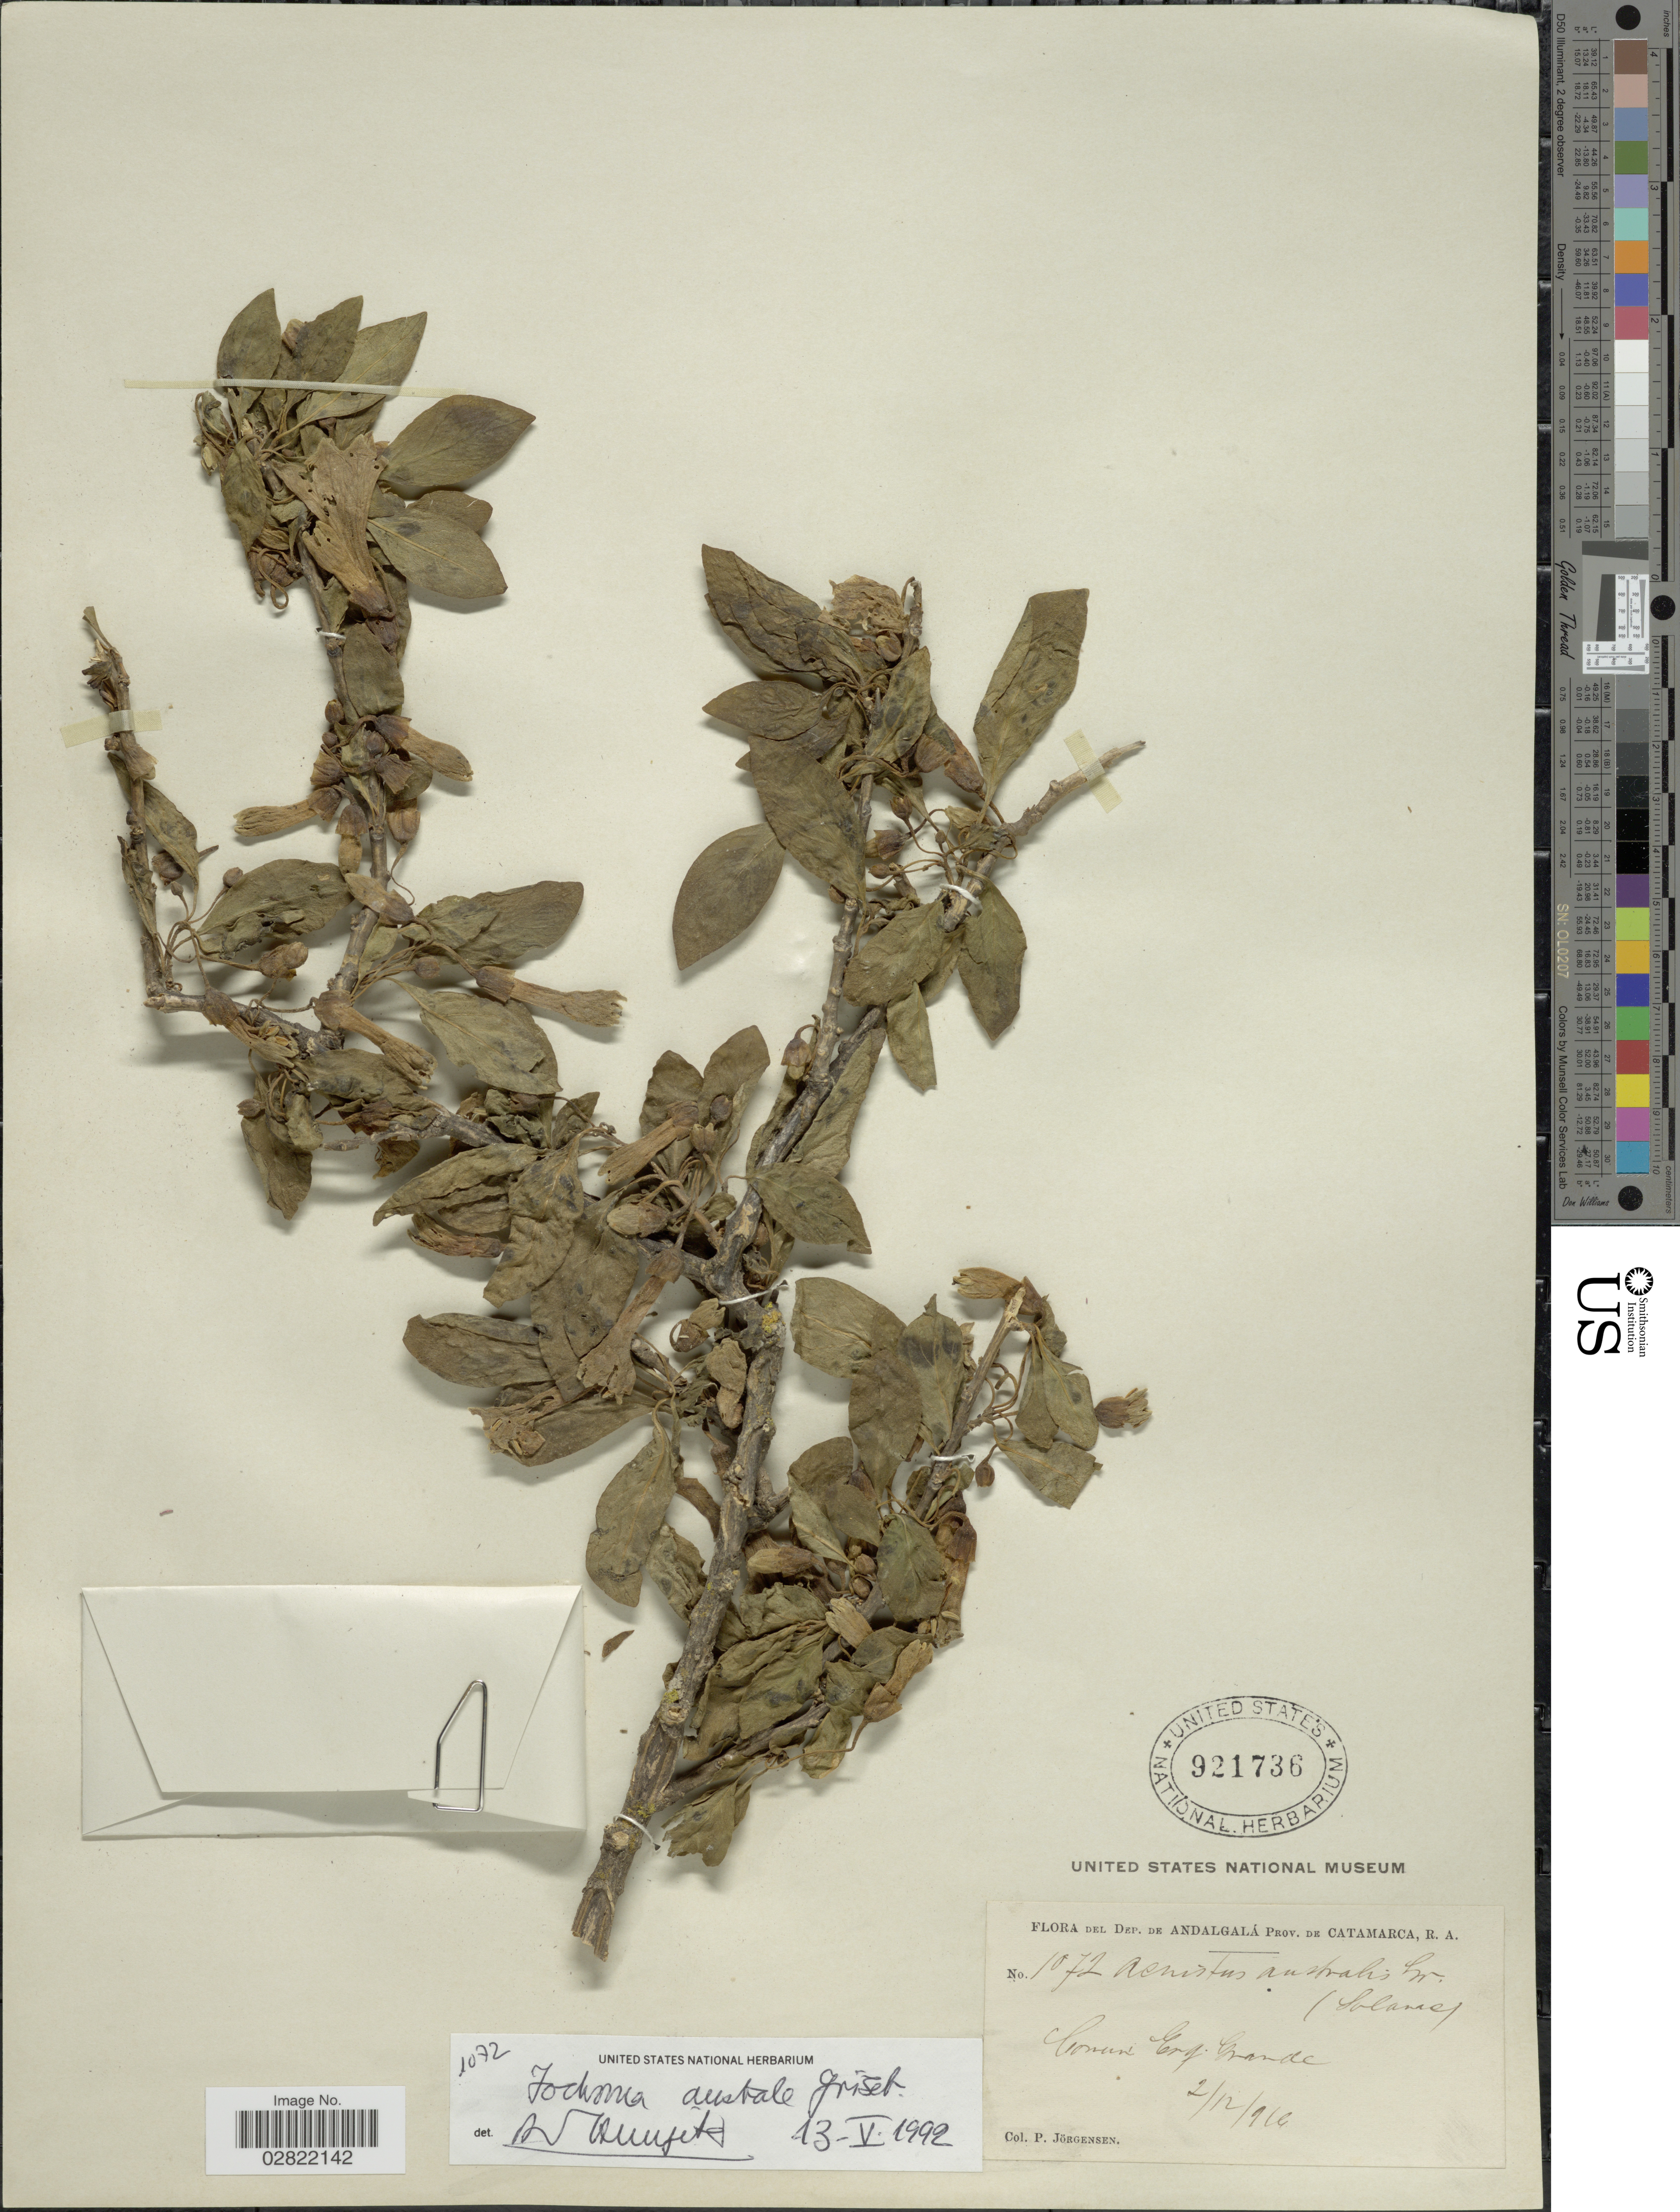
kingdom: Plantae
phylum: Tracheophyta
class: Magnoliopsida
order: Solanales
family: Solanaceae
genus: Iochroma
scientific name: Iochroma australe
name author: Griseb.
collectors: P. Jörgensen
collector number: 1072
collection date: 1914-12-02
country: Argentina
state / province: Catamarca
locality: Dep. de Andalgalá, Prov. de Catamarca, R.A., Comun Erg. Grande.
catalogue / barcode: US 921736